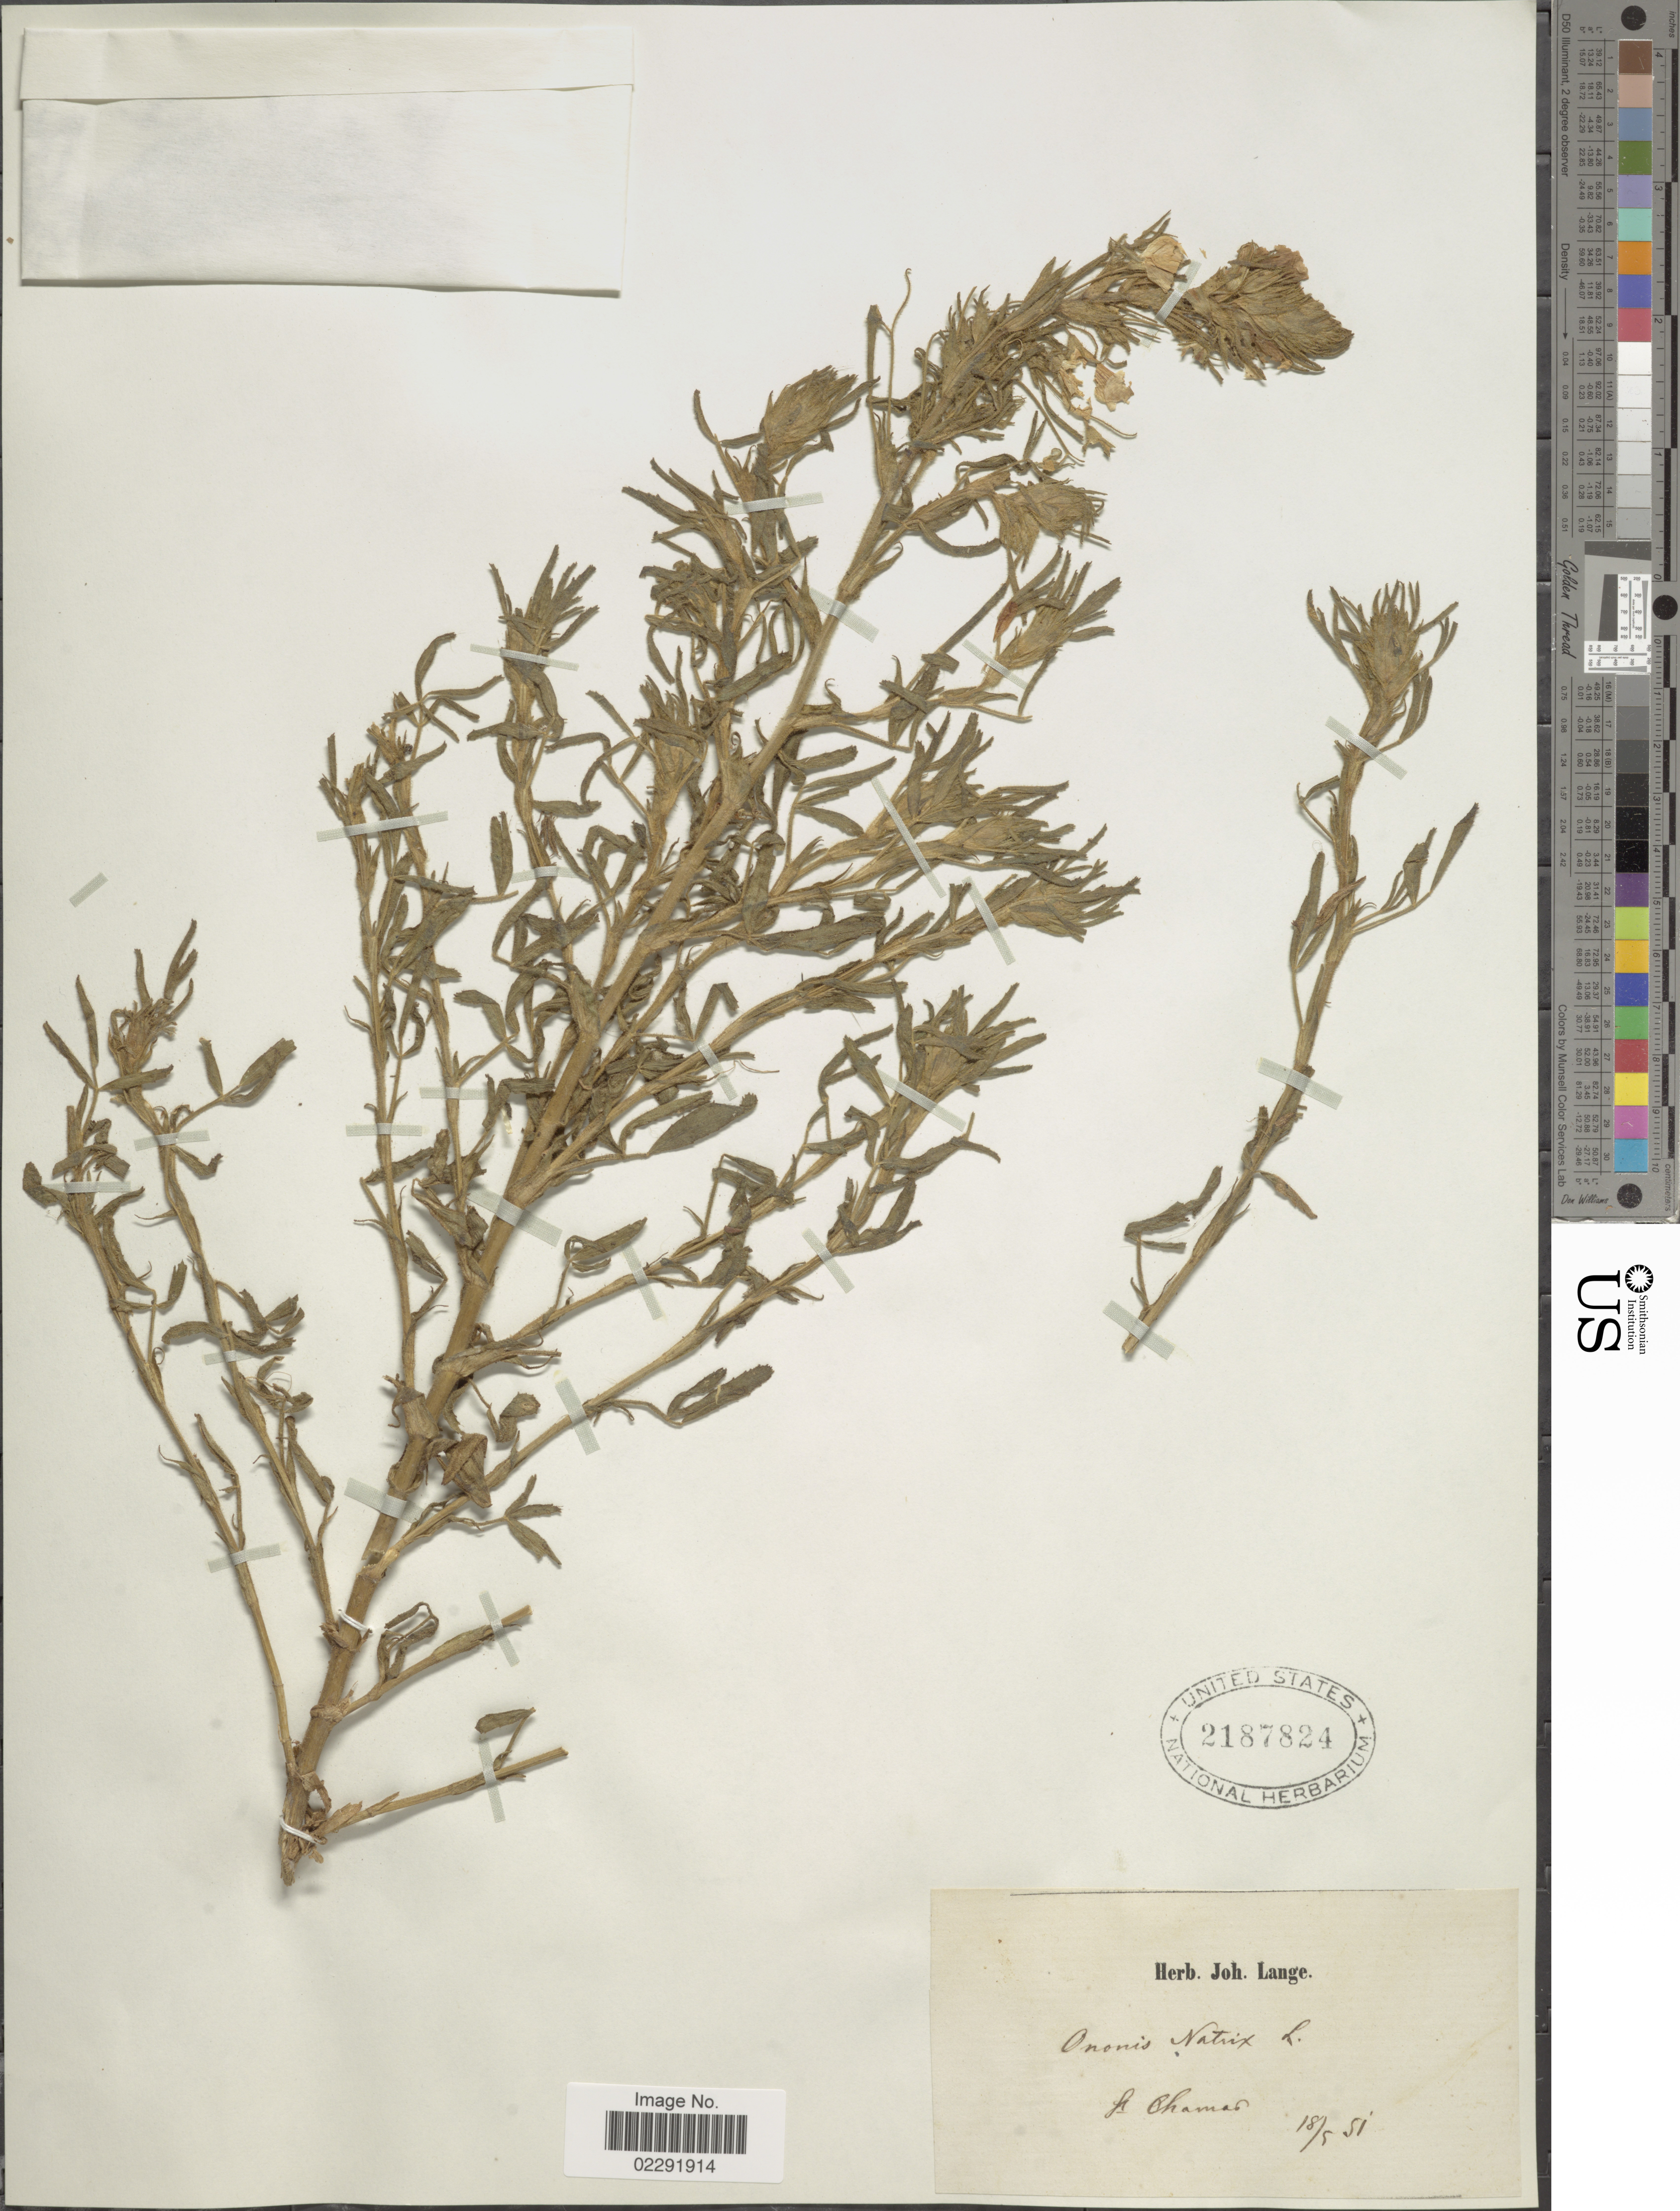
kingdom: Plantae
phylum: Tracheophyta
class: Magnoliopsida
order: Fabales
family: Fabaceae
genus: Ononis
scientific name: Ononis natrix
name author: L.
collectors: -. Chamas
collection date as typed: Transcribed d/m/y: 18/5/51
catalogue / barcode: US 2187824